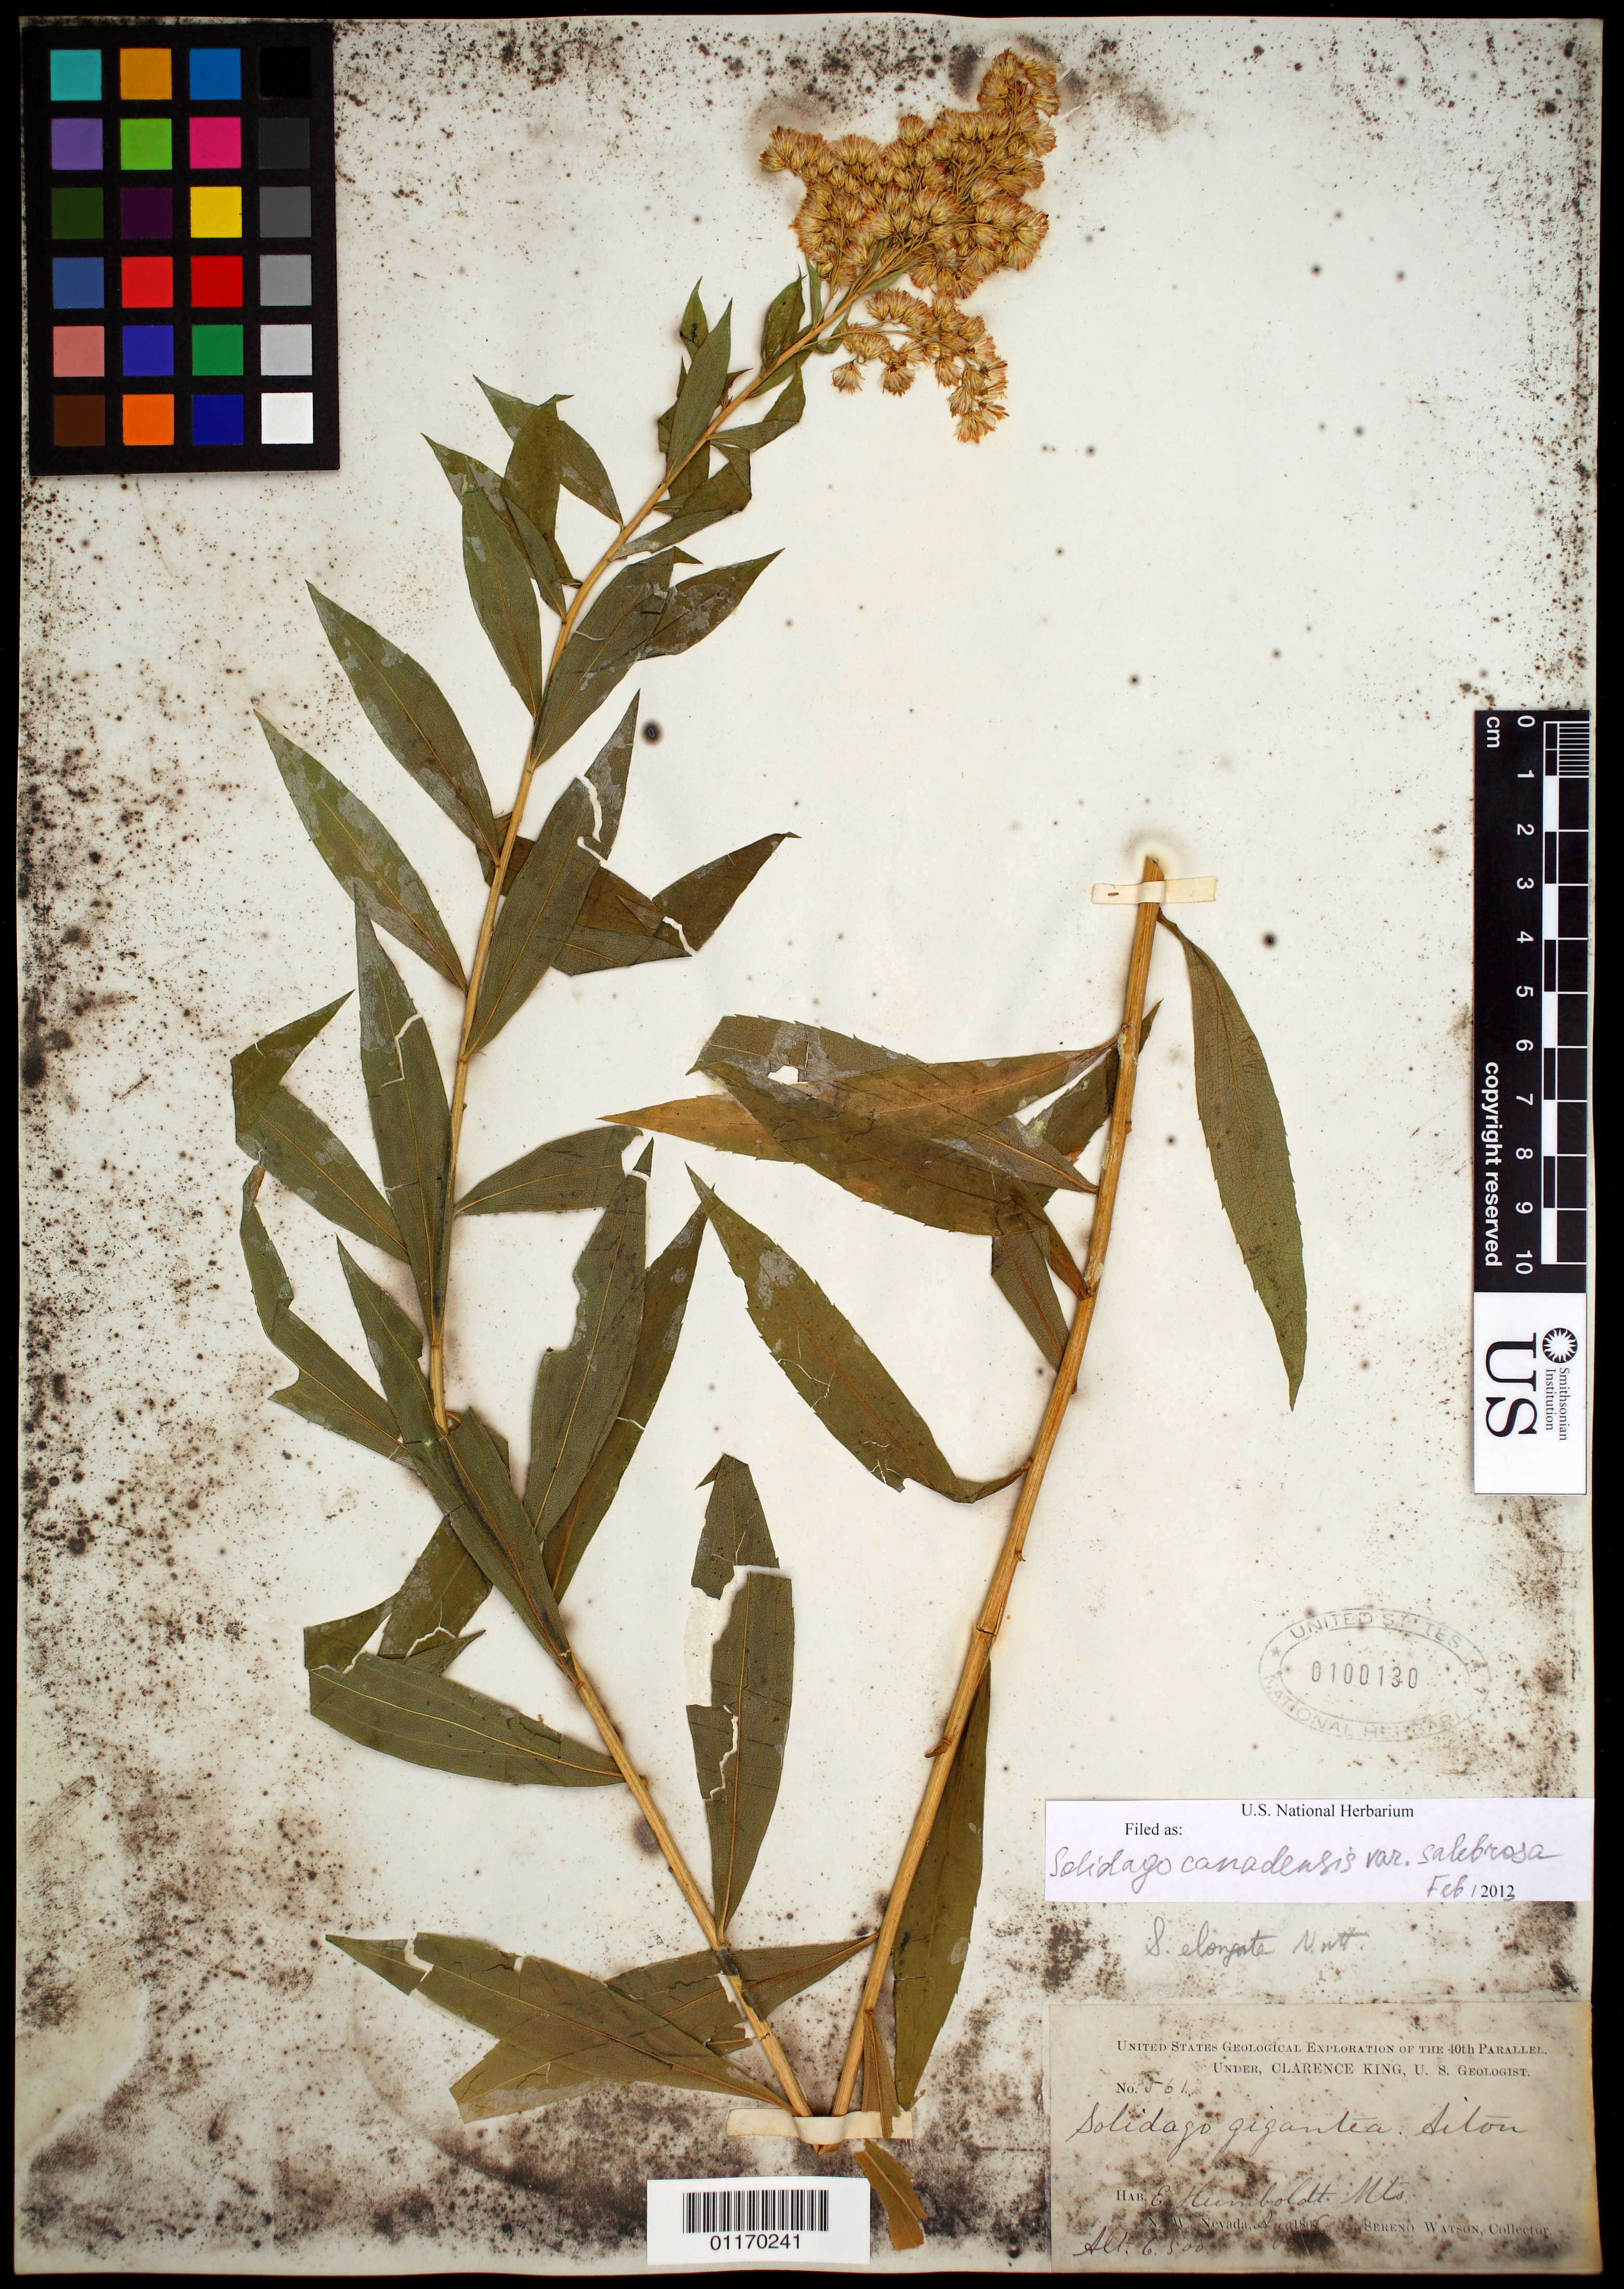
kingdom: Plantae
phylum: Tracheophyta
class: Magnoliopsida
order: Asterales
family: Asteraceae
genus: Solidago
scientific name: Solidago canadensis var. salebrosa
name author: (Piper) M.E. Jones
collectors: S. Watson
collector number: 561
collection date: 1868-08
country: United States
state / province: Nevada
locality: E. Humboldt Mts.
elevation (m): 1981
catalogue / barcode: US 1000130